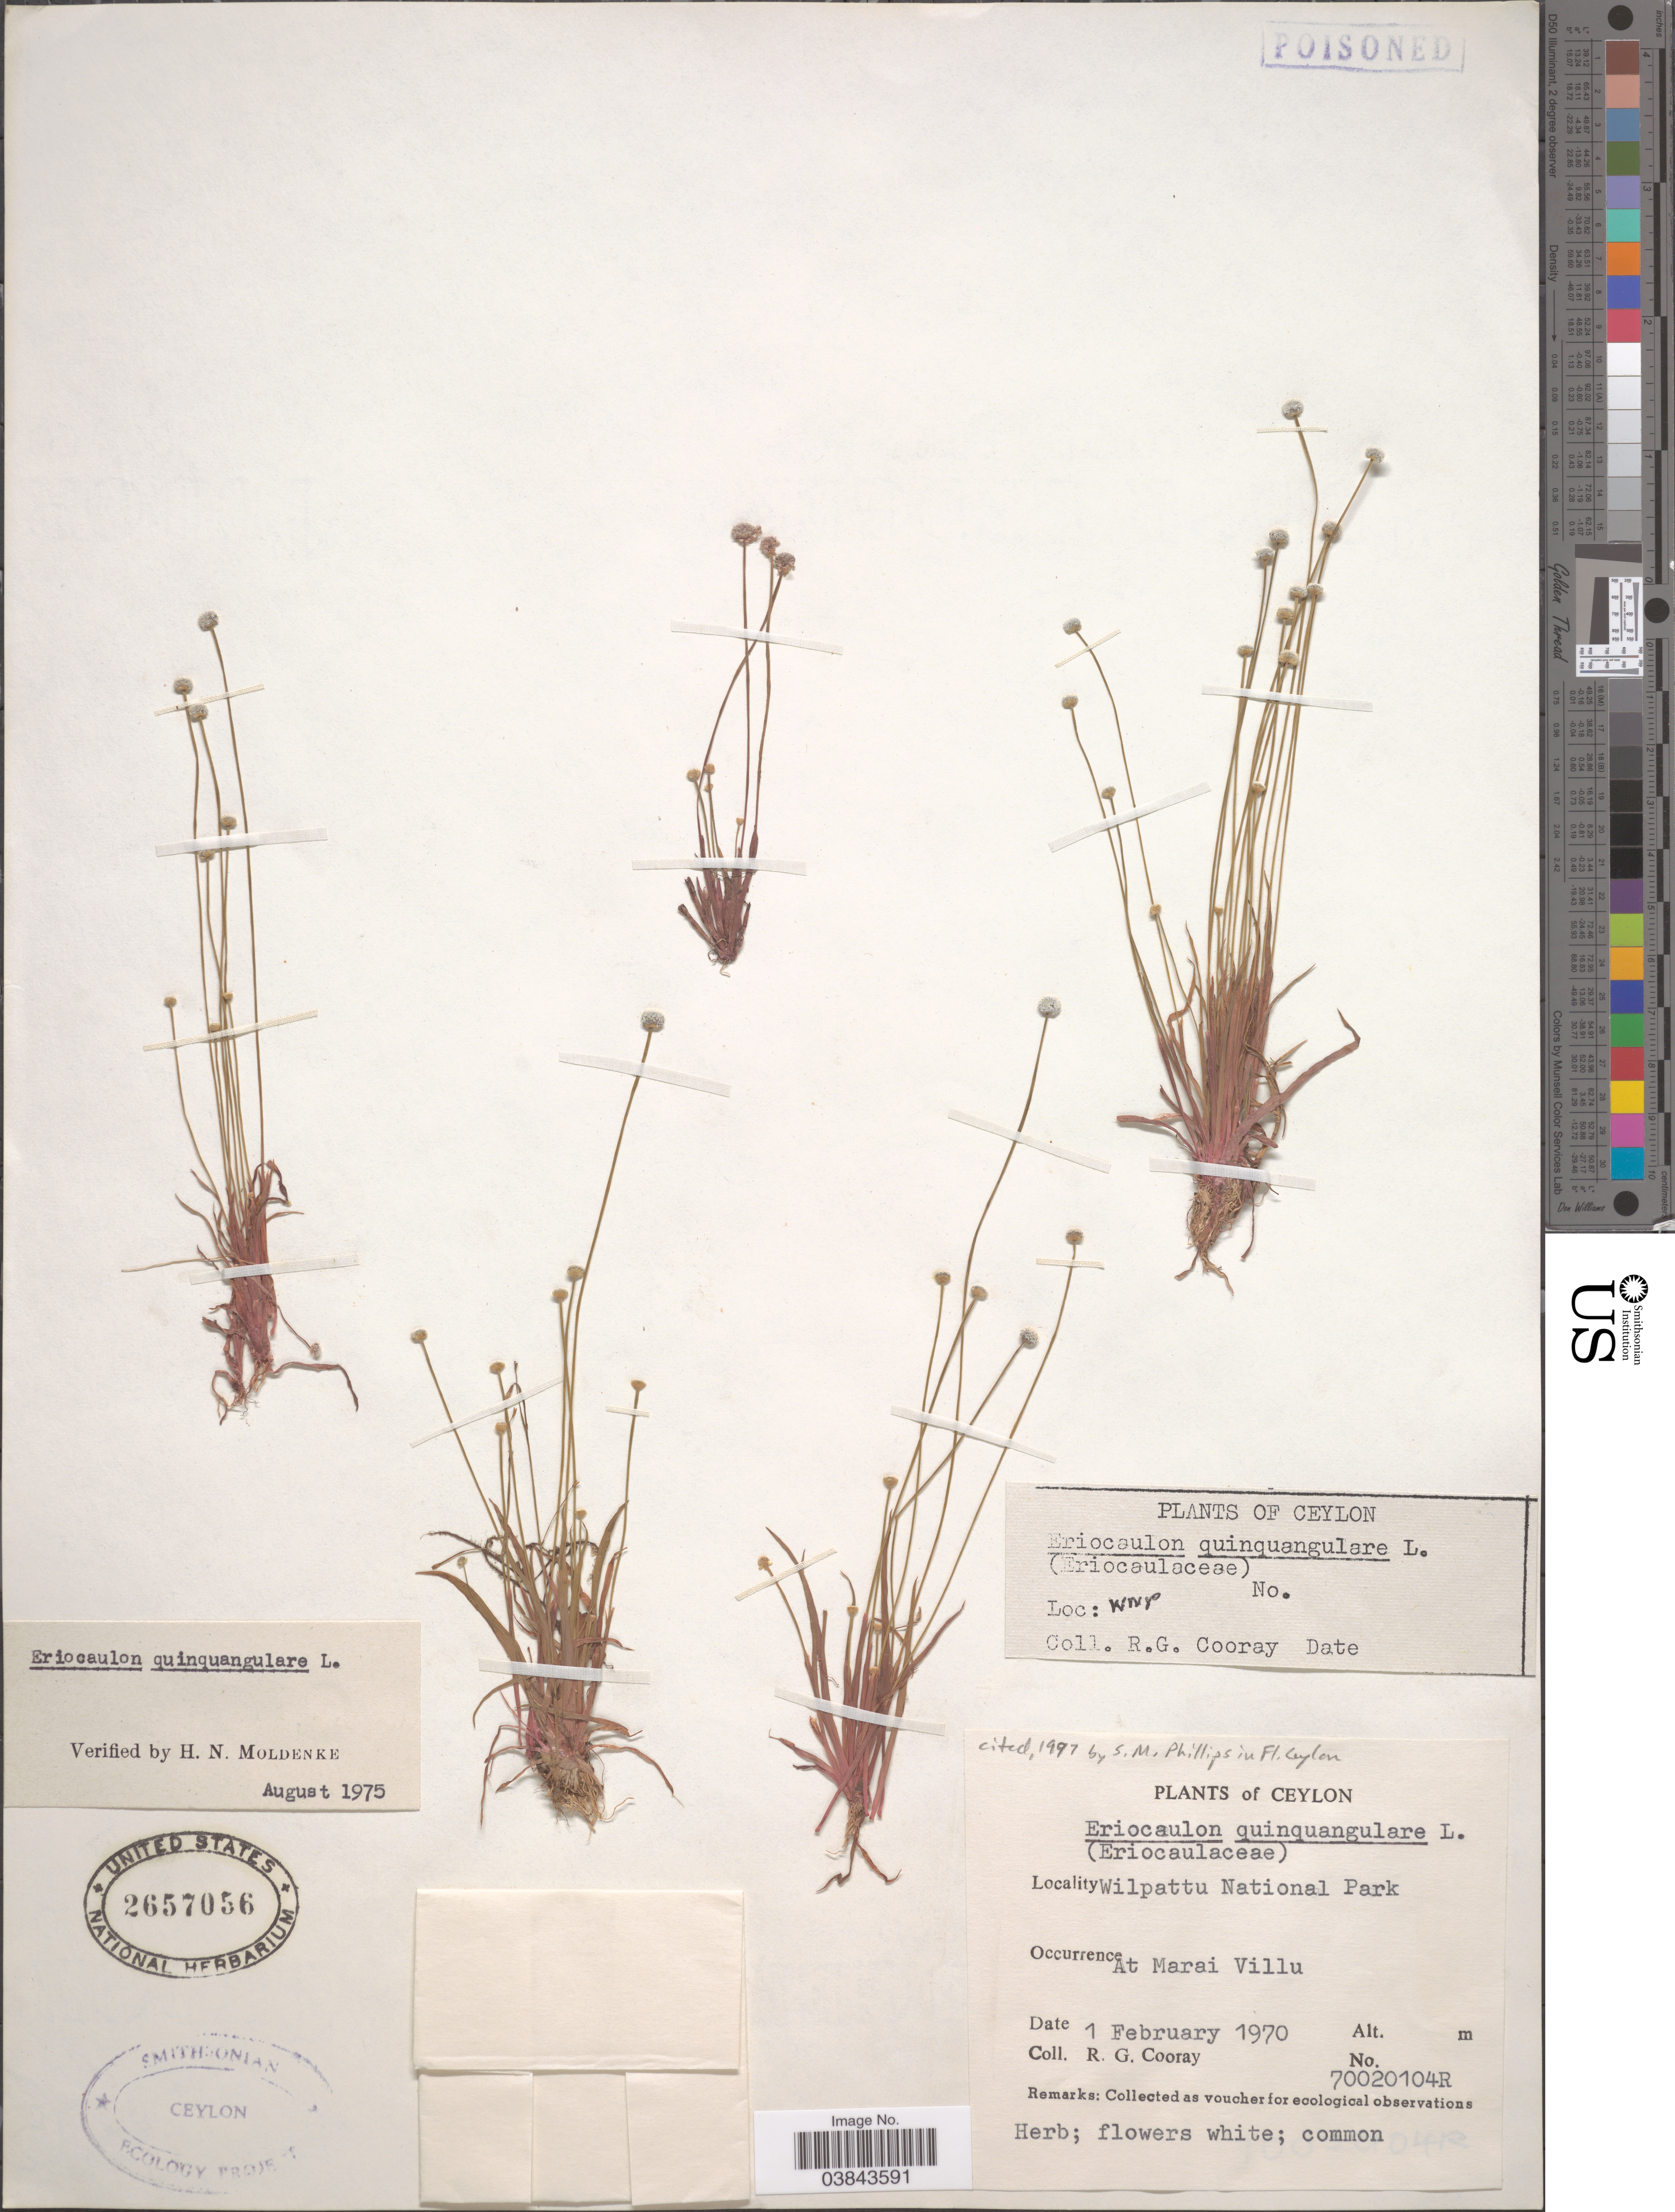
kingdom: Plantae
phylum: Tracheophyta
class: Liliopsida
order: Poales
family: Eriocaulaceae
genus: Eriocaulon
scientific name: Eriocaulon quinquangulare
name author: L.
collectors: R. Cooray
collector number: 70020104R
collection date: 1970-02-01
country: Sri Lanka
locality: Ceylon. Wilpattu National Park. At Marai Villu.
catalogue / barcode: US 2657056